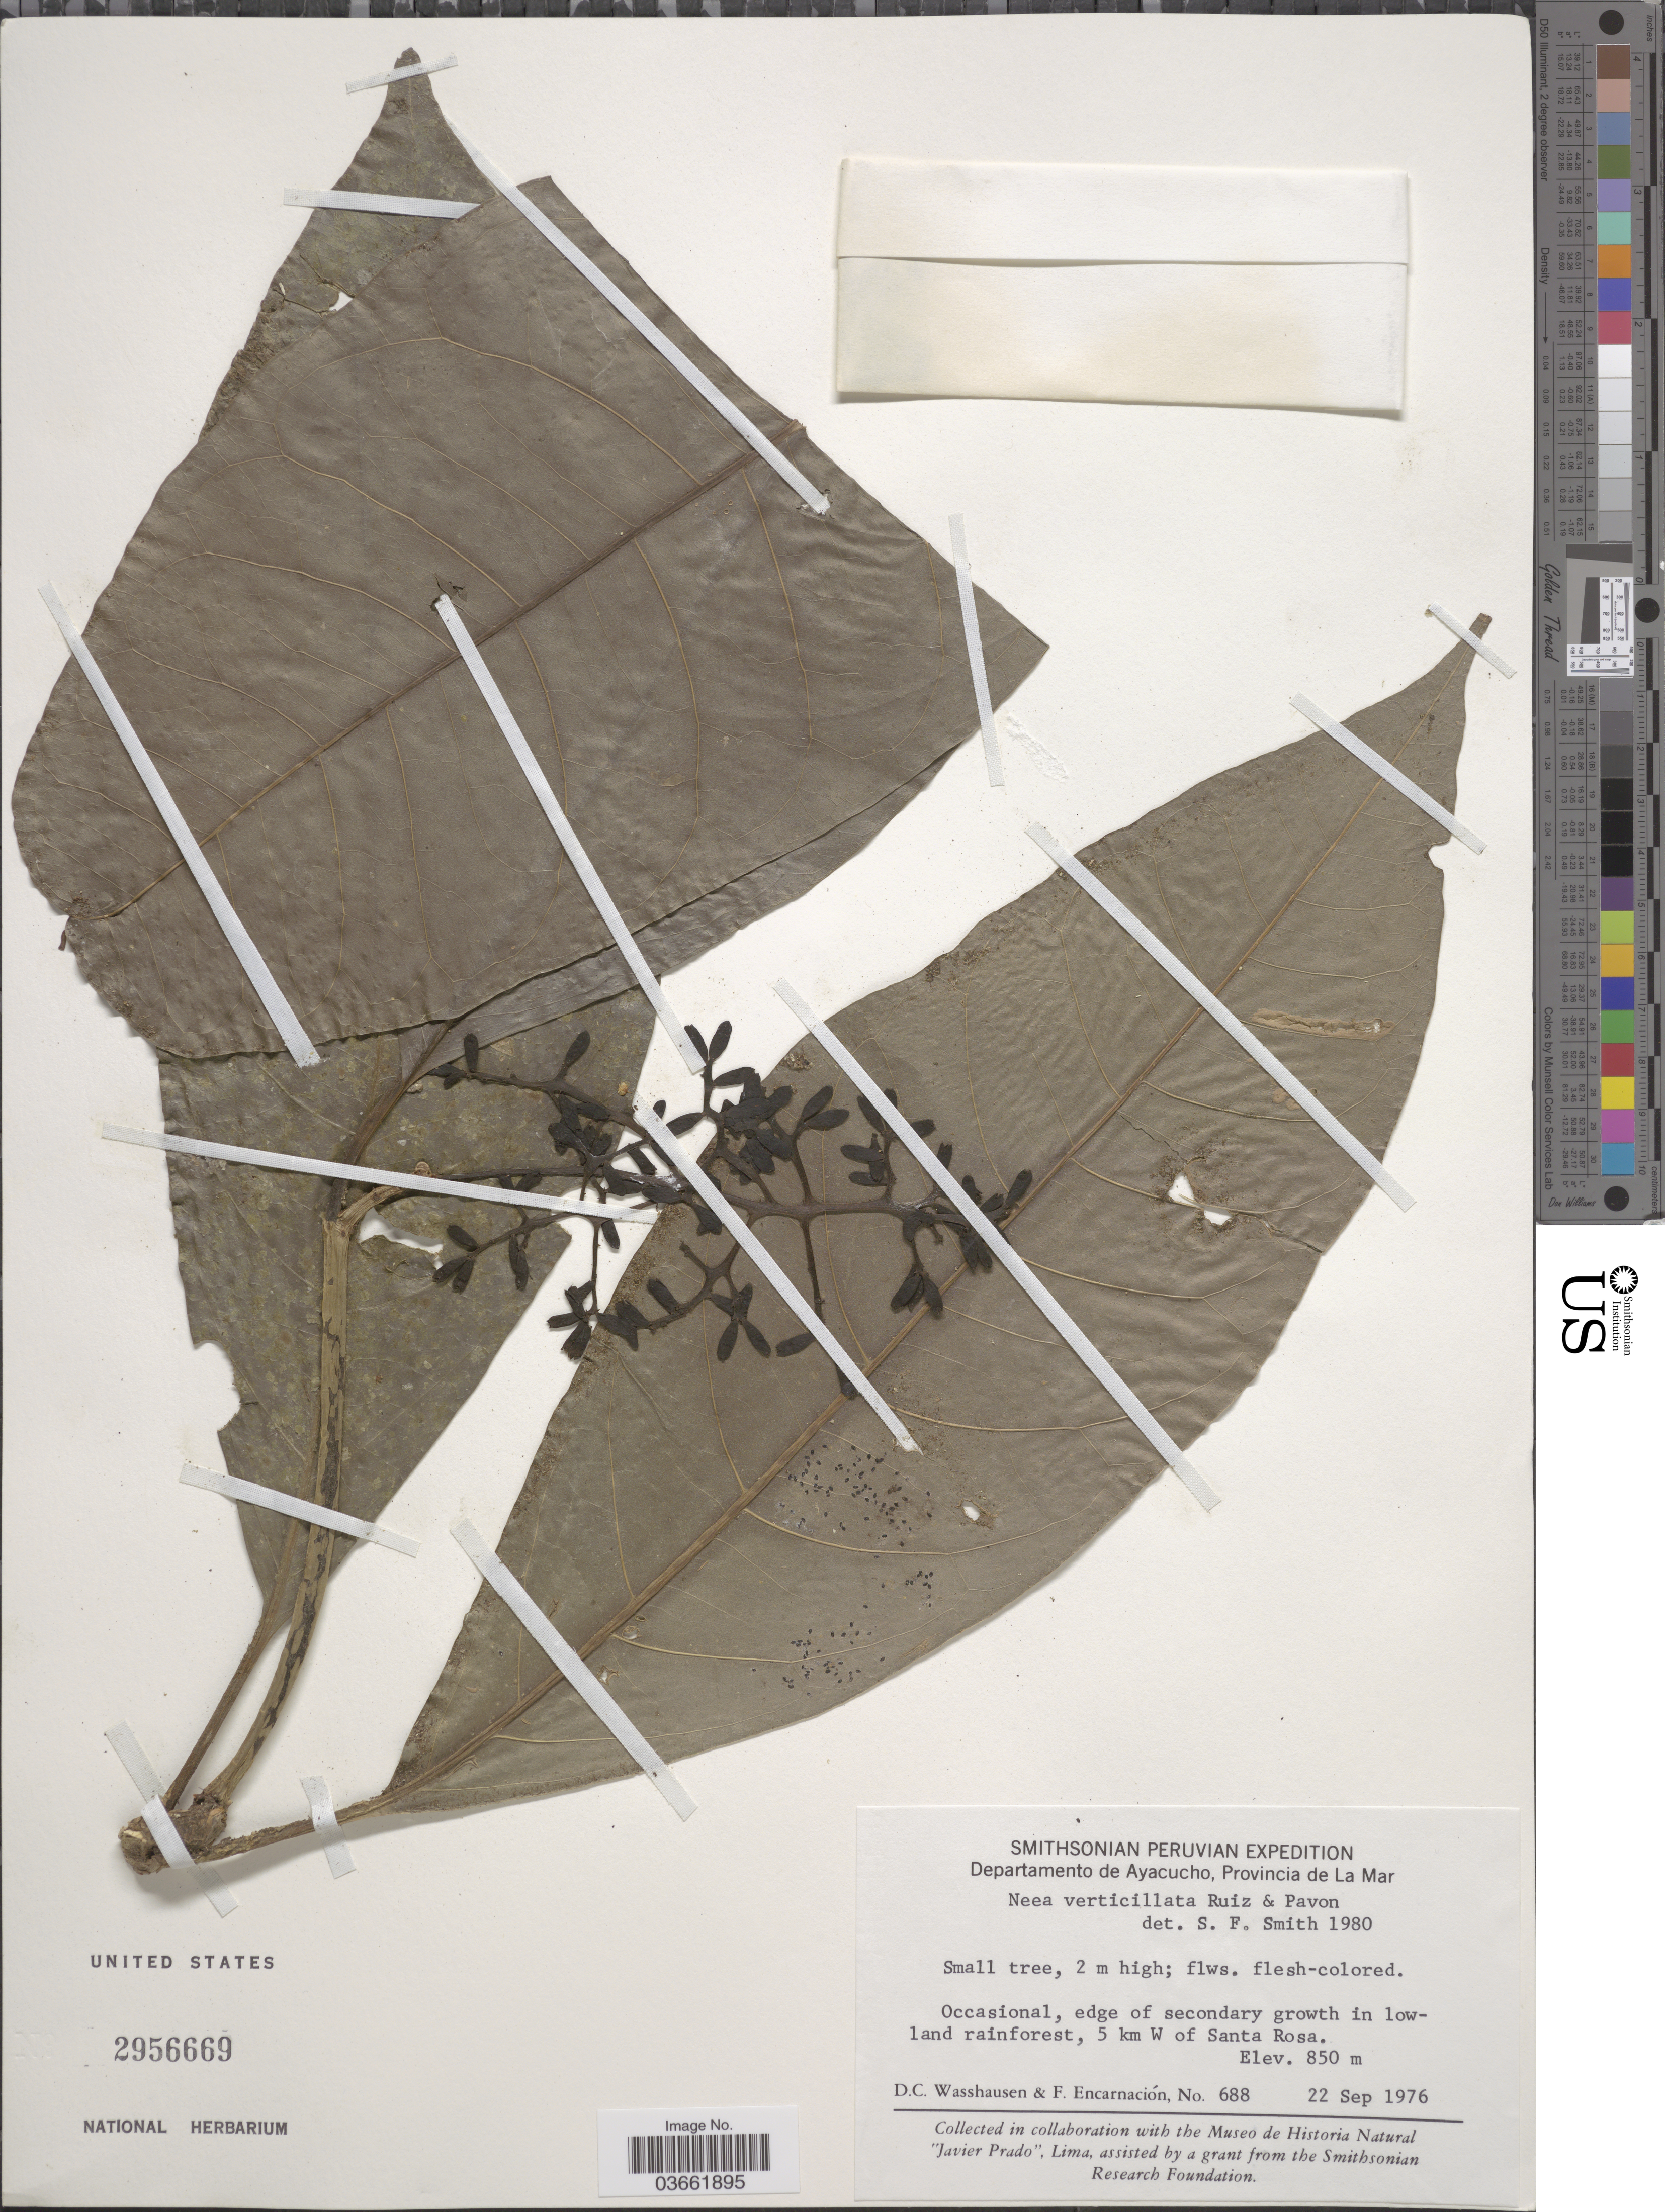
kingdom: Plantae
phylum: Tracheophyta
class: Magnoliopsida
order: Caryophyllales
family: Nyctaginaceae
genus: Neea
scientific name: Neea verticillata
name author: Ruiz & Pav.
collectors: D. C. Wasshausen & F. Encarnación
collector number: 688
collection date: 1976-09-22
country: Peru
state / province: Ayacucho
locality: Departamento de Ayacucho, Provincia de La Mar. 5 km W of Santa Rosa.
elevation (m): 850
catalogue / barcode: US 2956669